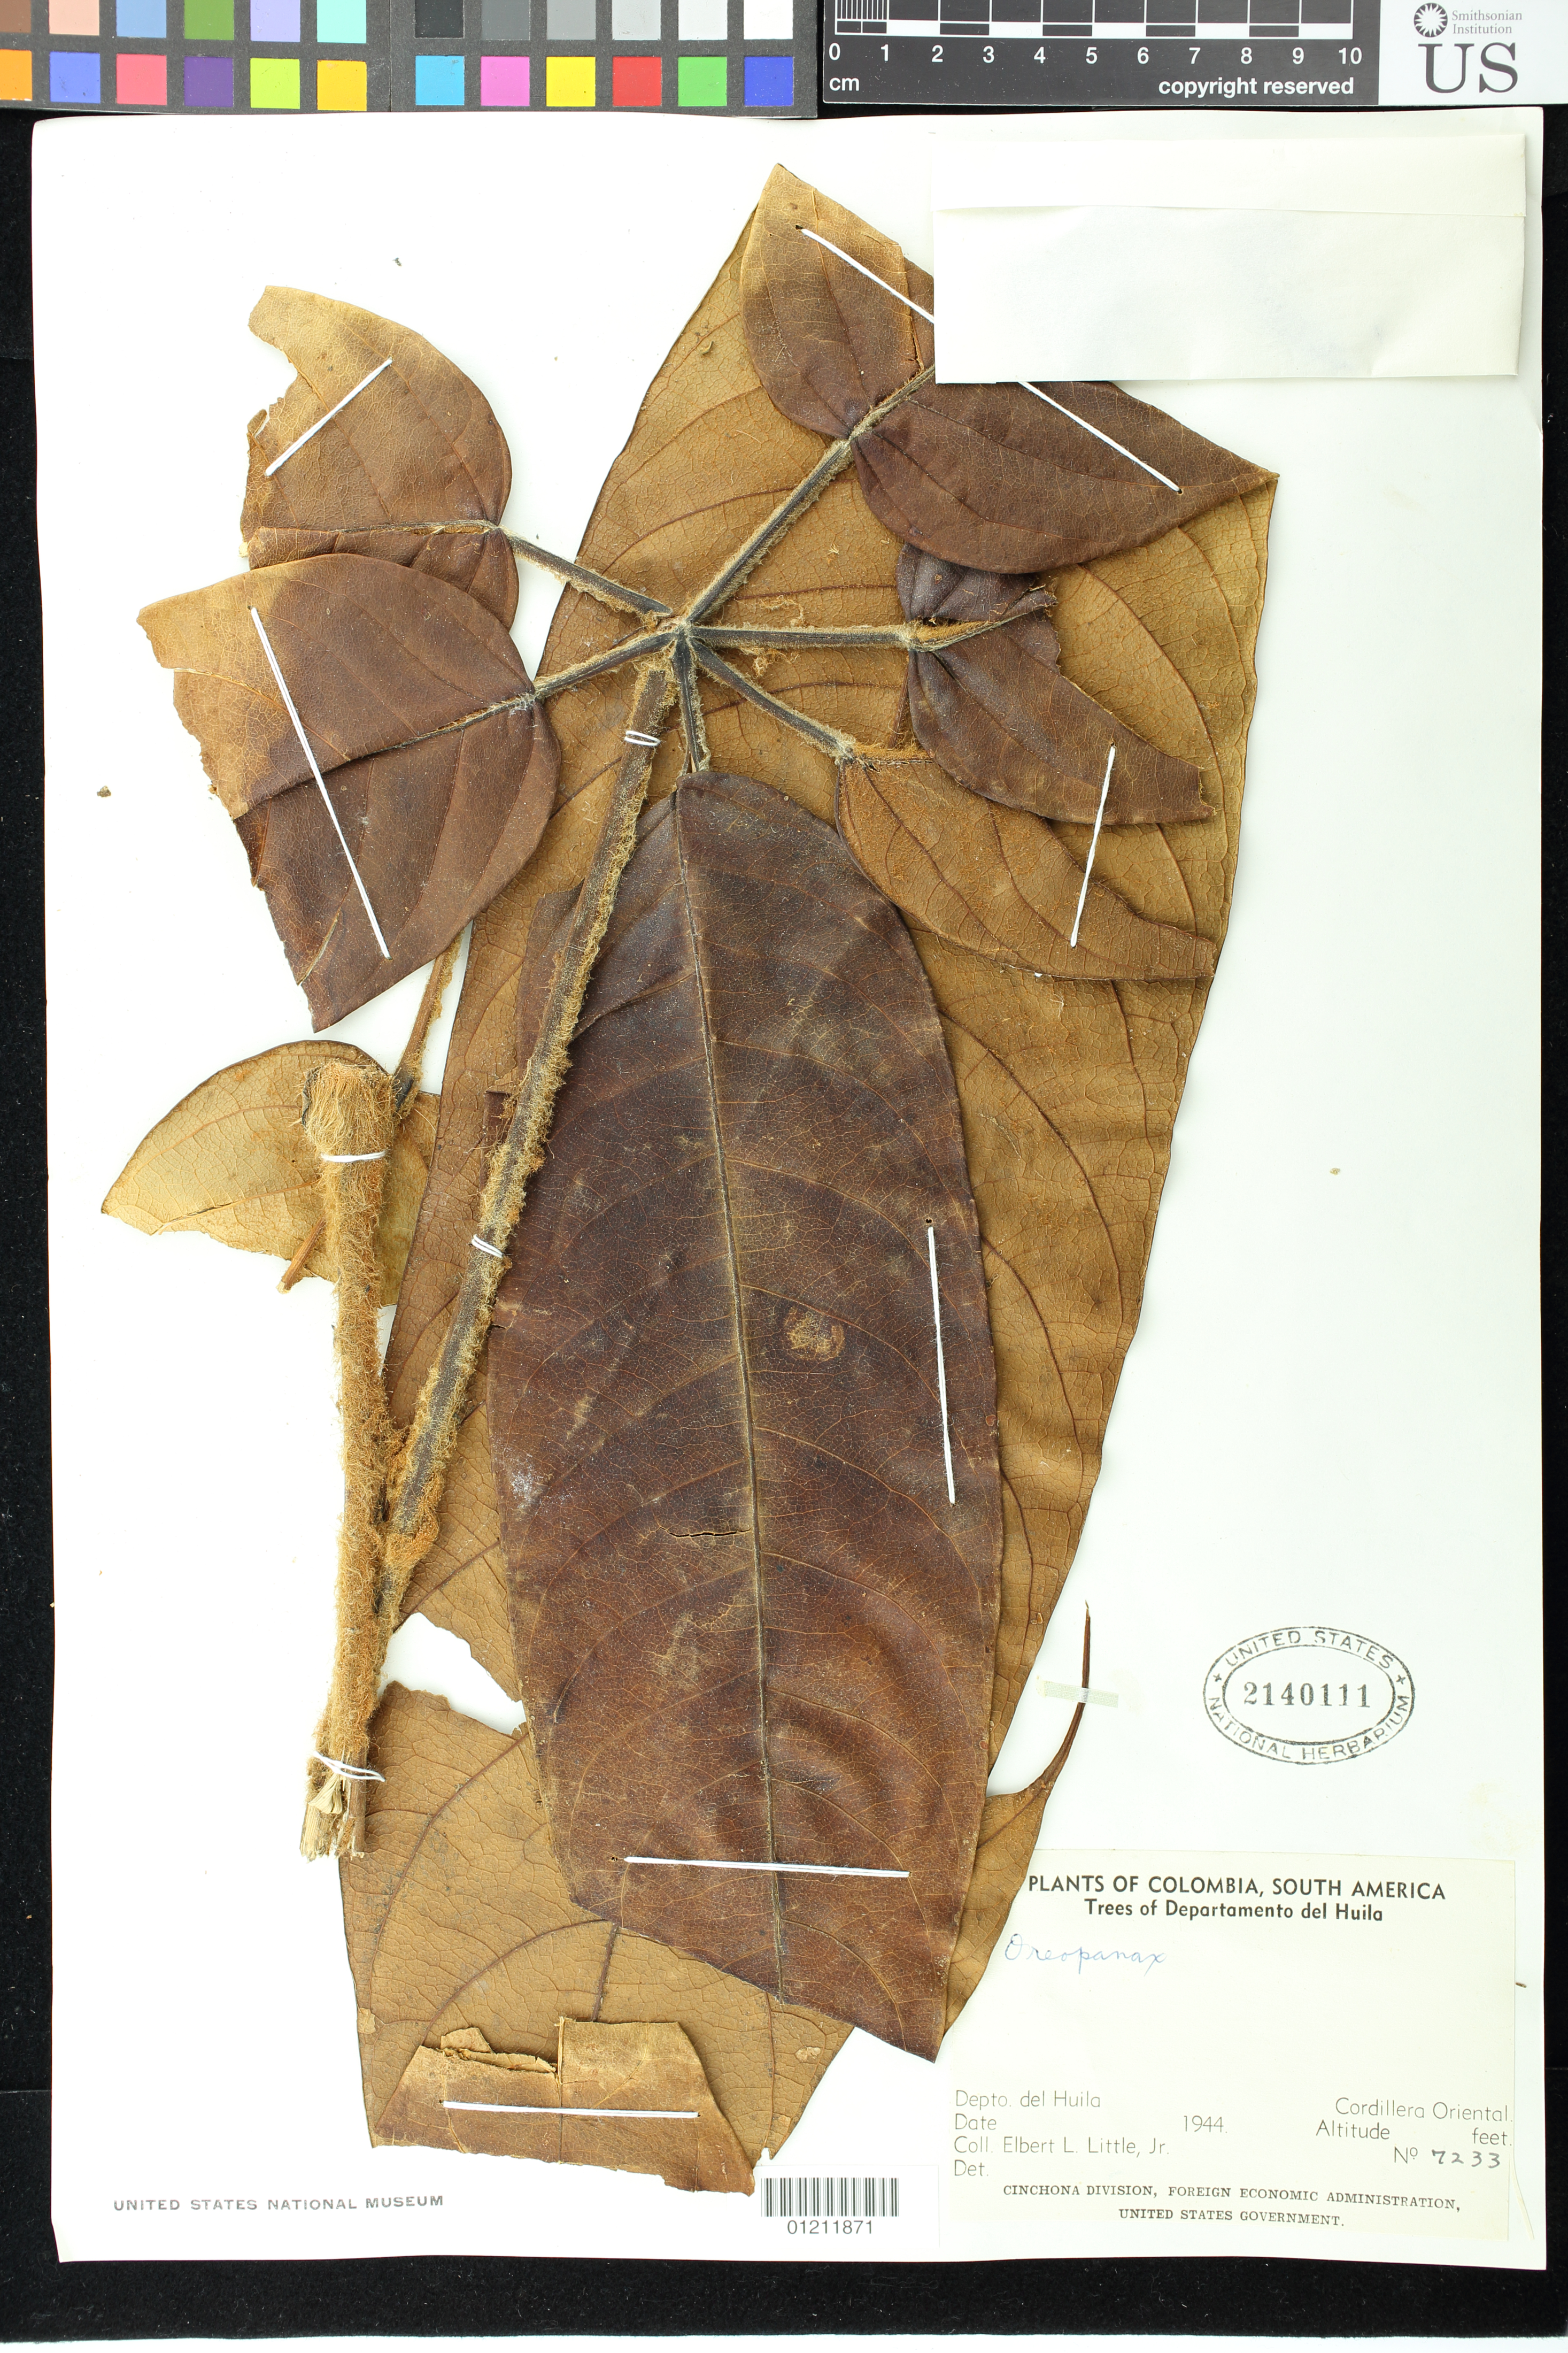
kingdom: Plantae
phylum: Tracheophyta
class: Magnoliopsida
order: Apiales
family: Araliaceae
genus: Schefflera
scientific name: Schefflera ferruginea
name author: (Willd. ex Schult.) Harms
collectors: E. L. Little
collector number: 7233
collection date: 1944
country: Colombia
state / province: Huila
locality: Cordillera Oriental.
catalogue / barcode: US 2140111